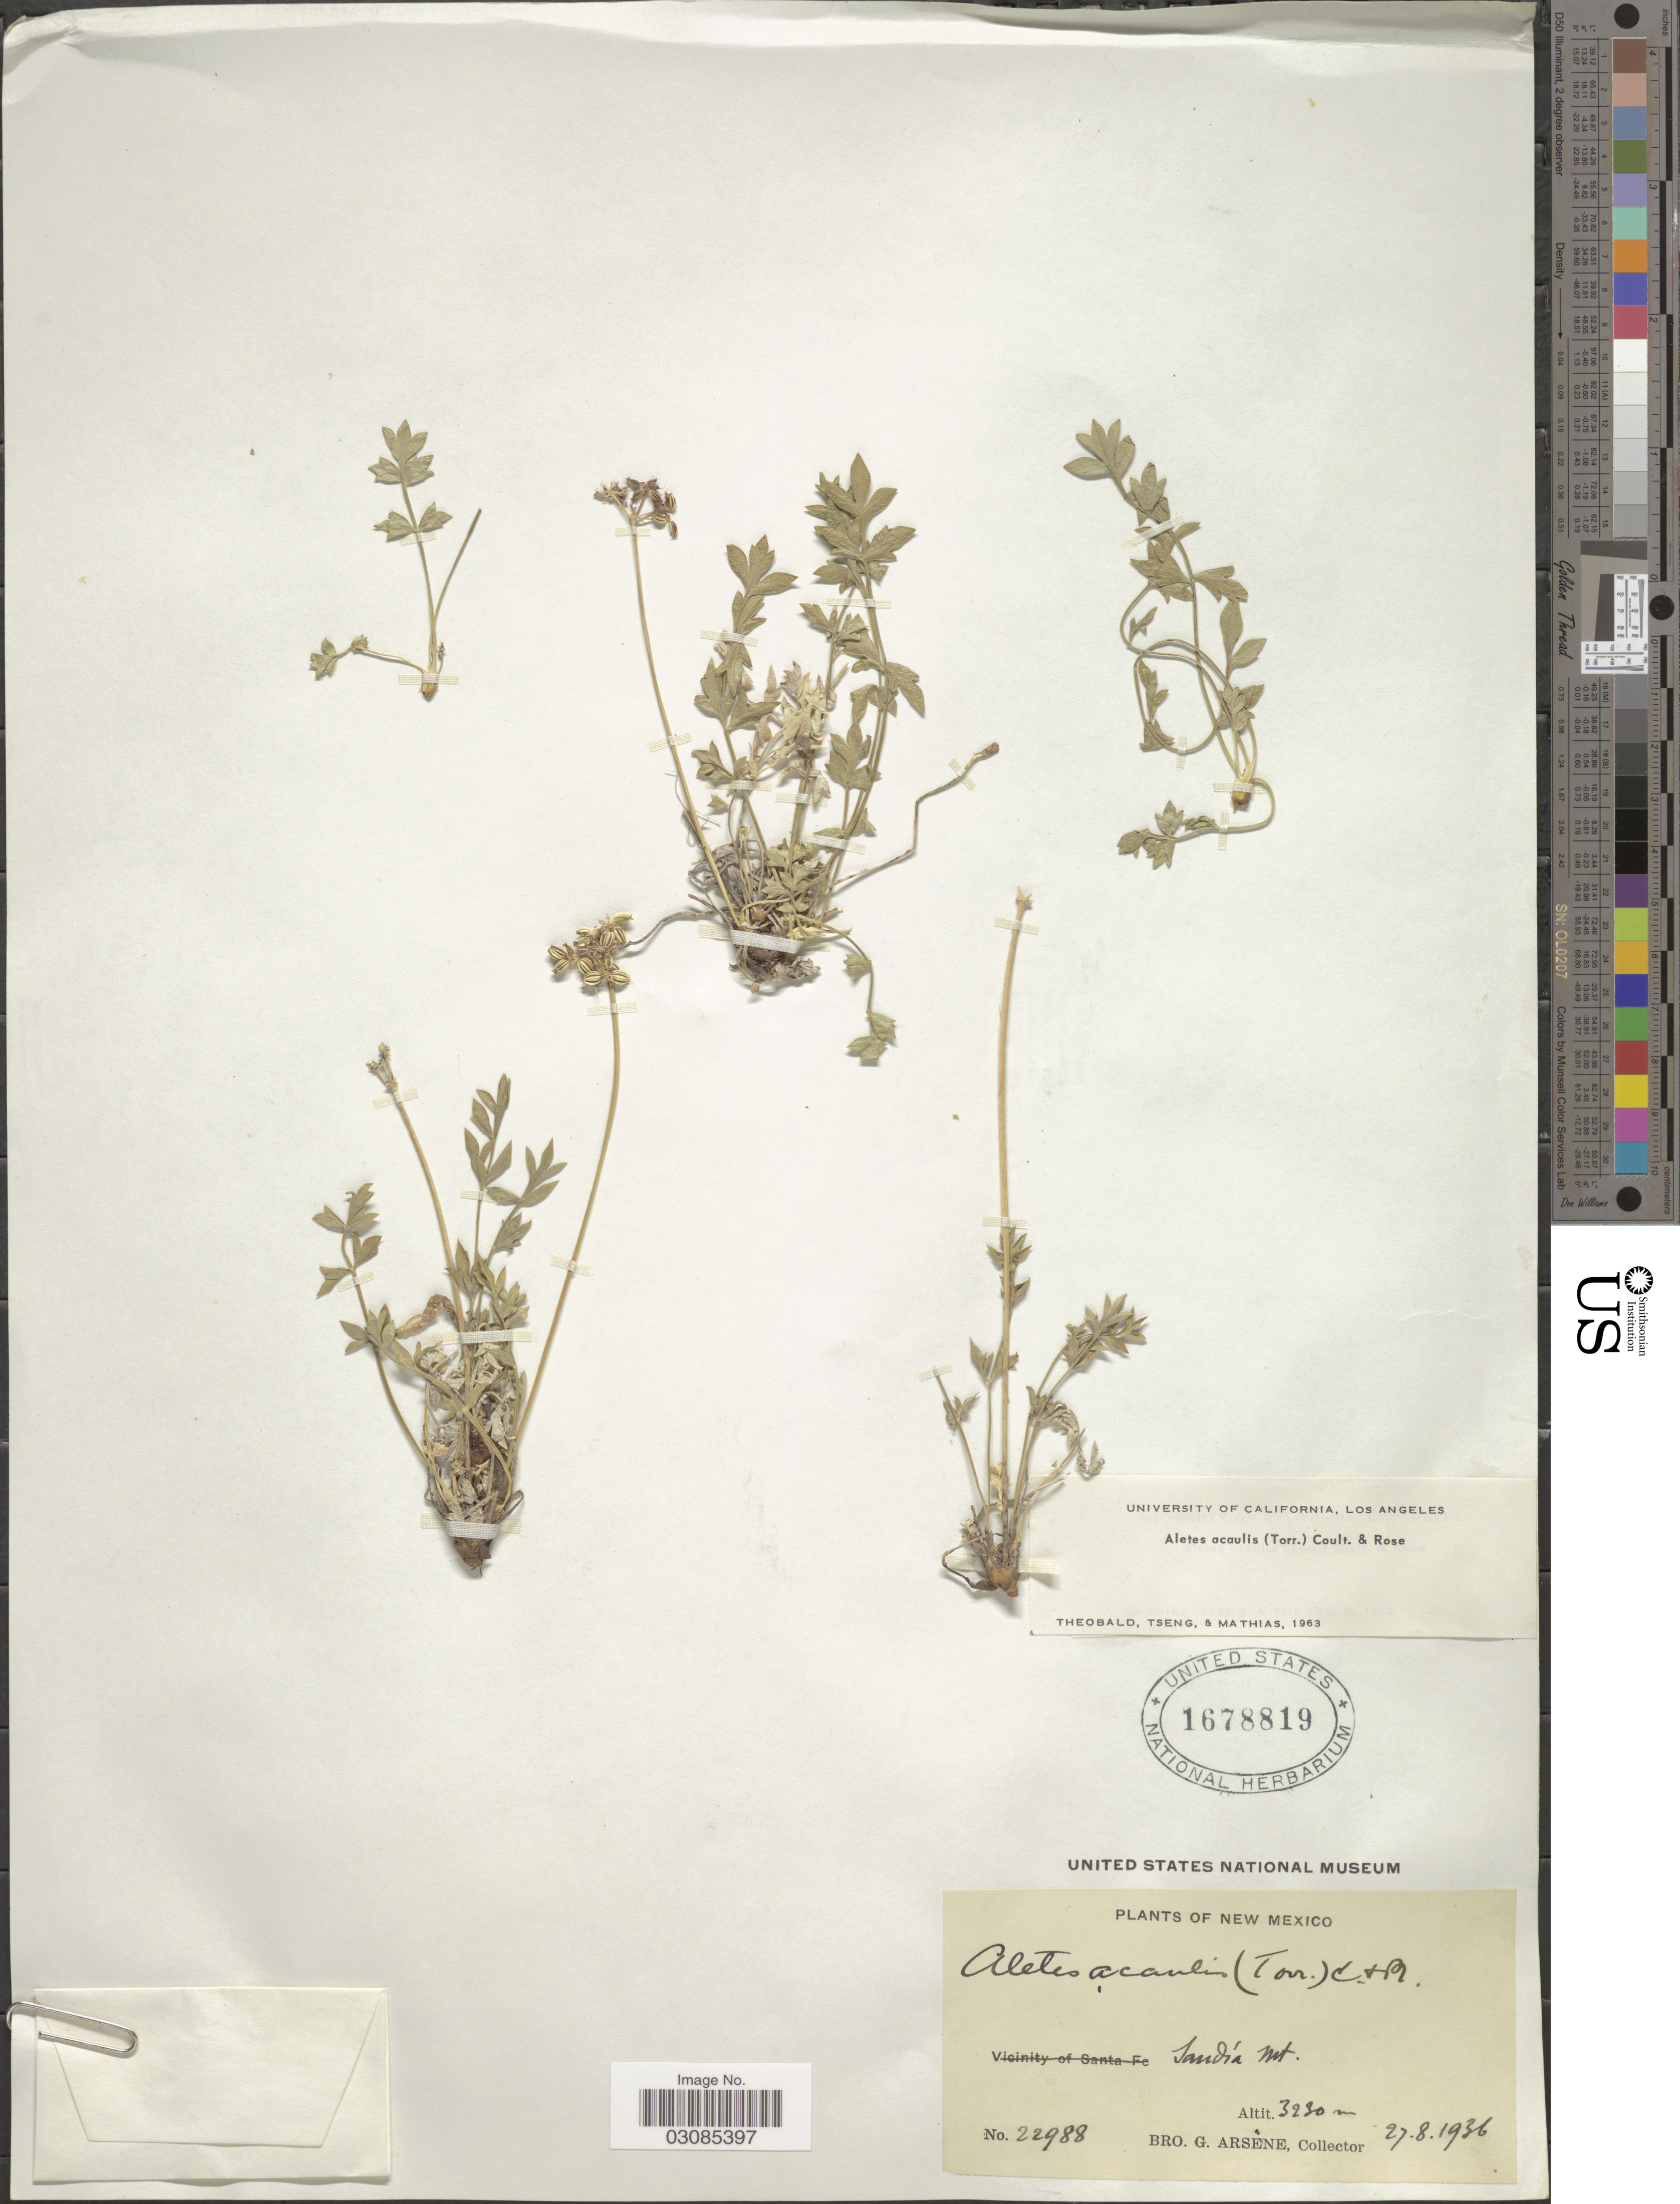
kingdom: Plantae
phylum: Tracheophyta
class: Magnoliopsida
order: Apiales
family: Apiaceae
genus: Aletes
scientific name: Aletes acaulis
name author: (Torr.) J.M. Coult. & Rose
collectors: Bro. G. Arsène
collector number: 22988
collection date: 1936-08-27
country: United States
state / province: New Mexico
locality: Sandía Mt.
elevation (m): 3230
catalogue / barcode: US 1678819